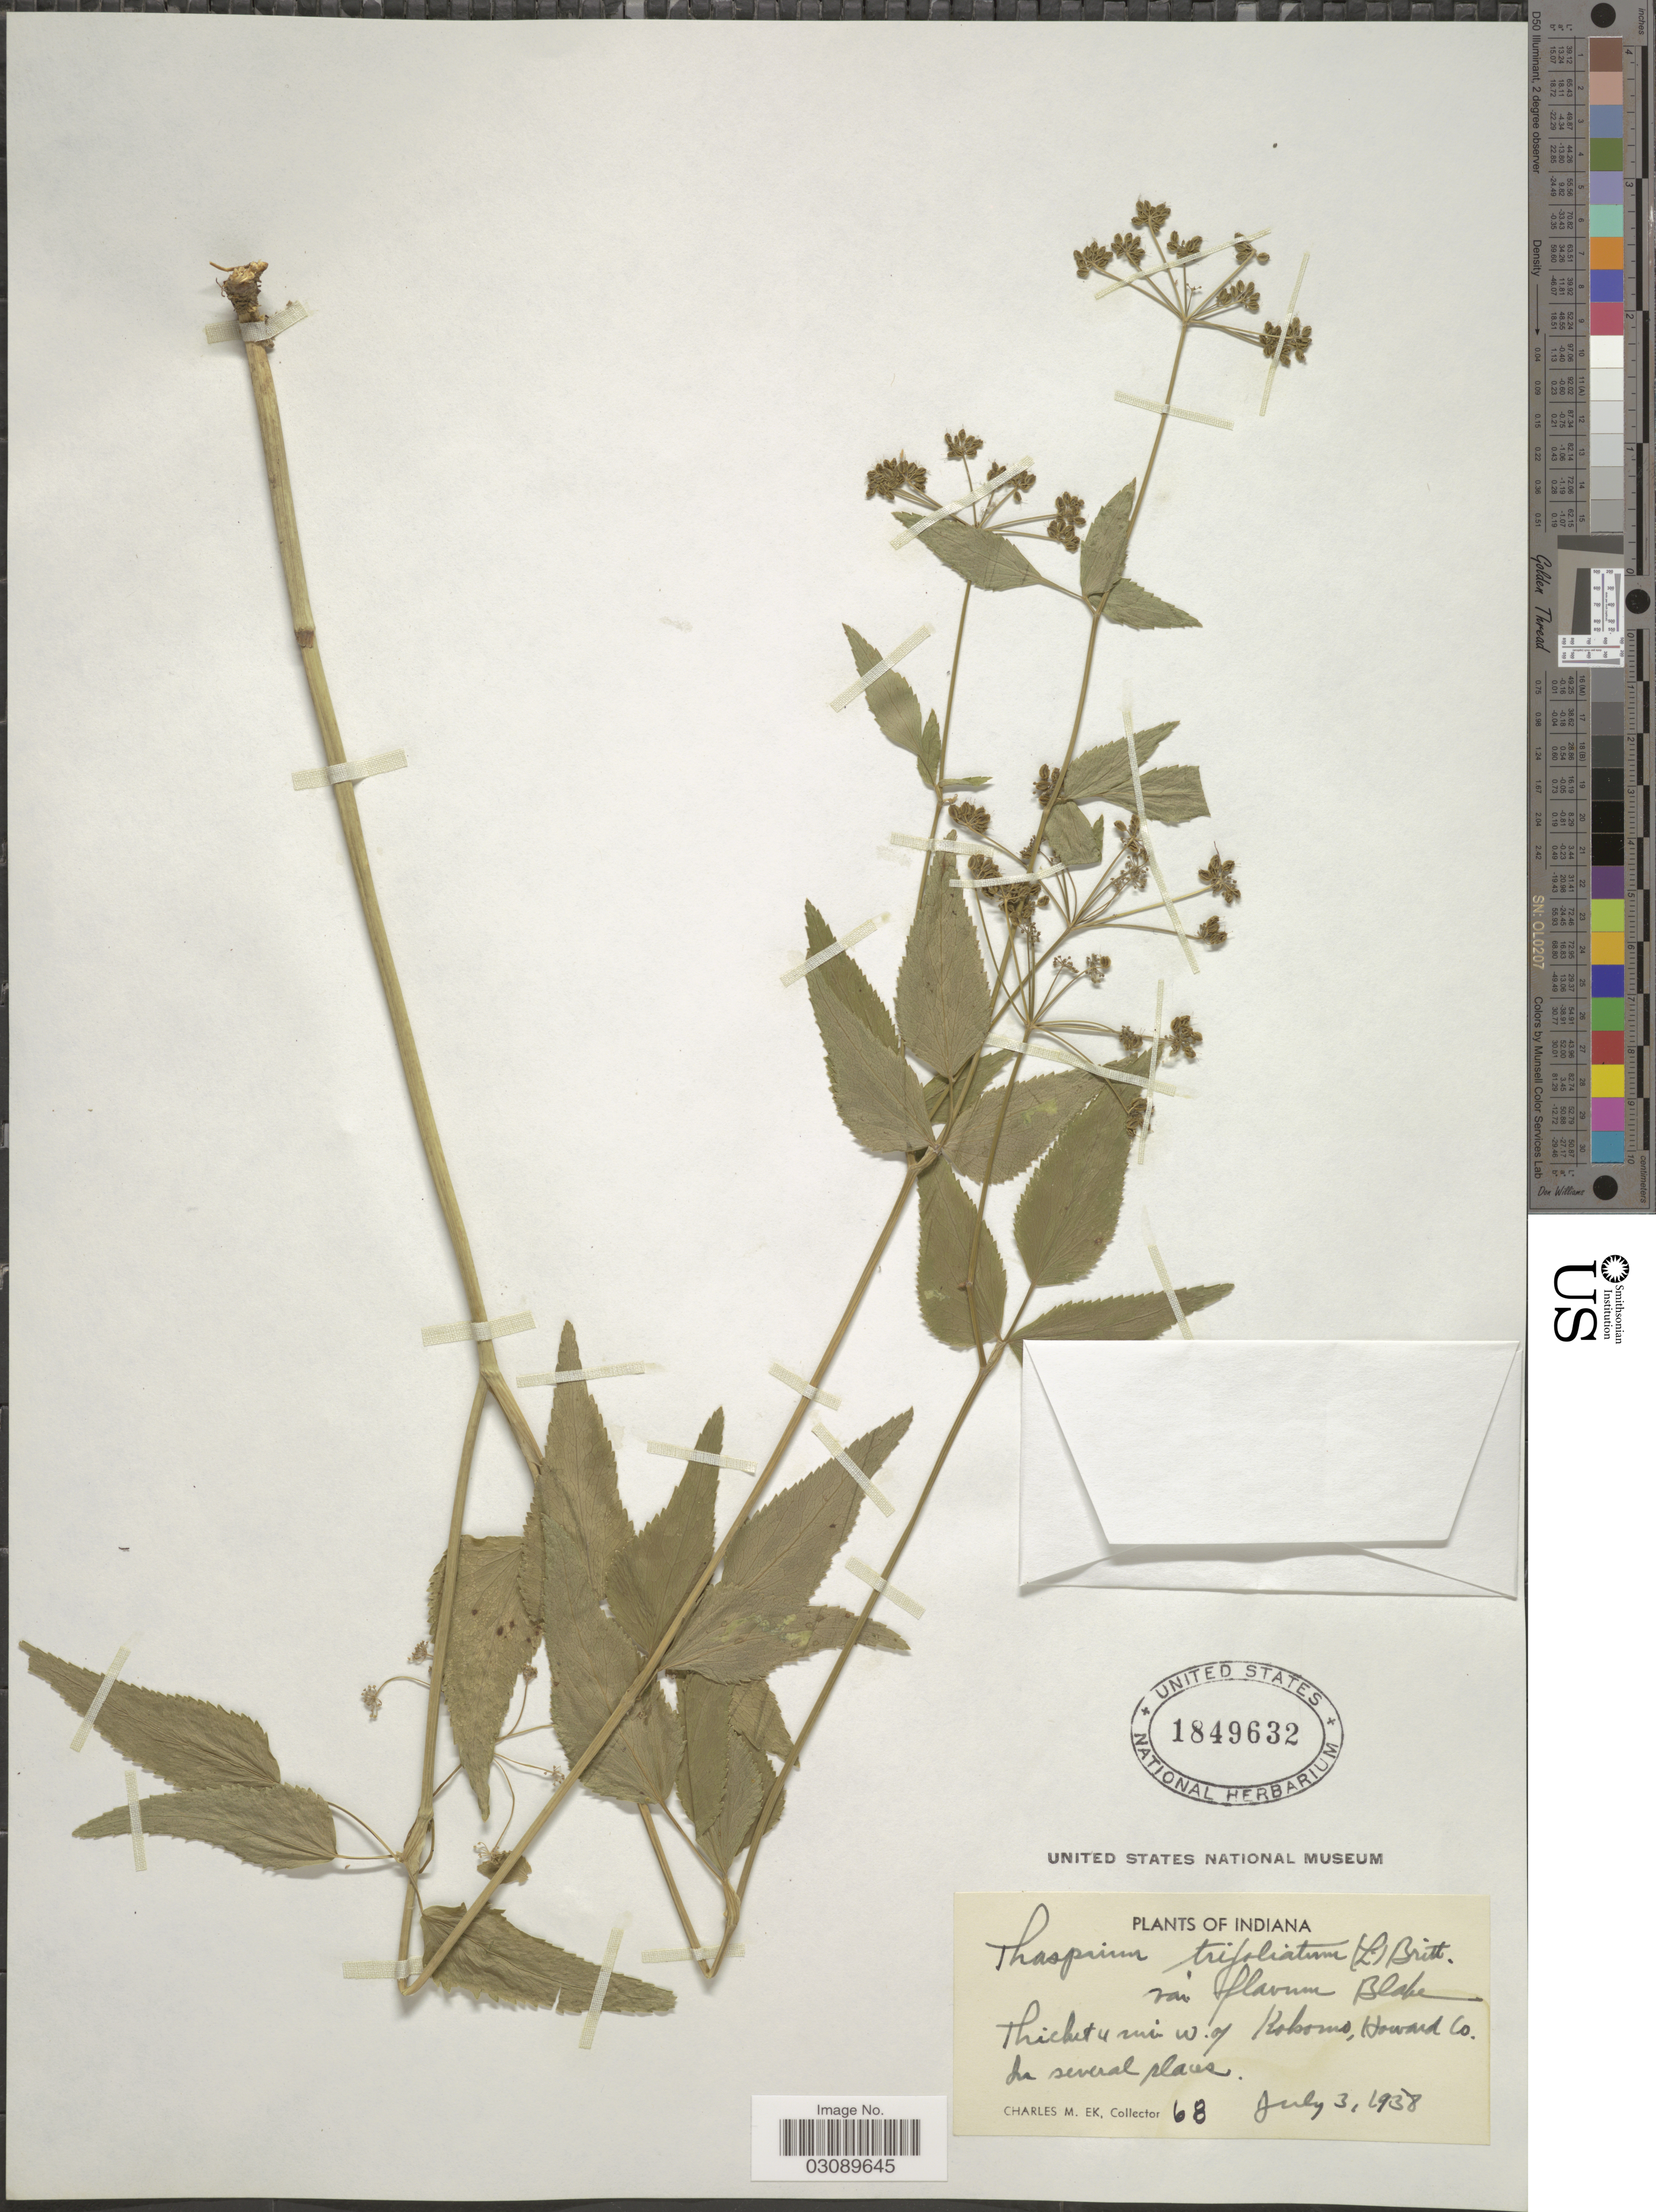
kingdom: Plantae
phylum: Tracheophyta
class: Magnoliopsida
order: Apiales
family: Apiaceae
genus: Thaspium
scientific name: Thaspium trifoliatum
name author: (L.) A. Gray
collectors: C. Ek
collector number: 68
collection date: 1938-07-03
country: United States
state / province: Indiana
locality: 4 mi. w. of Kokomo, Howard Co.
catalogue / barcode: US 1849632